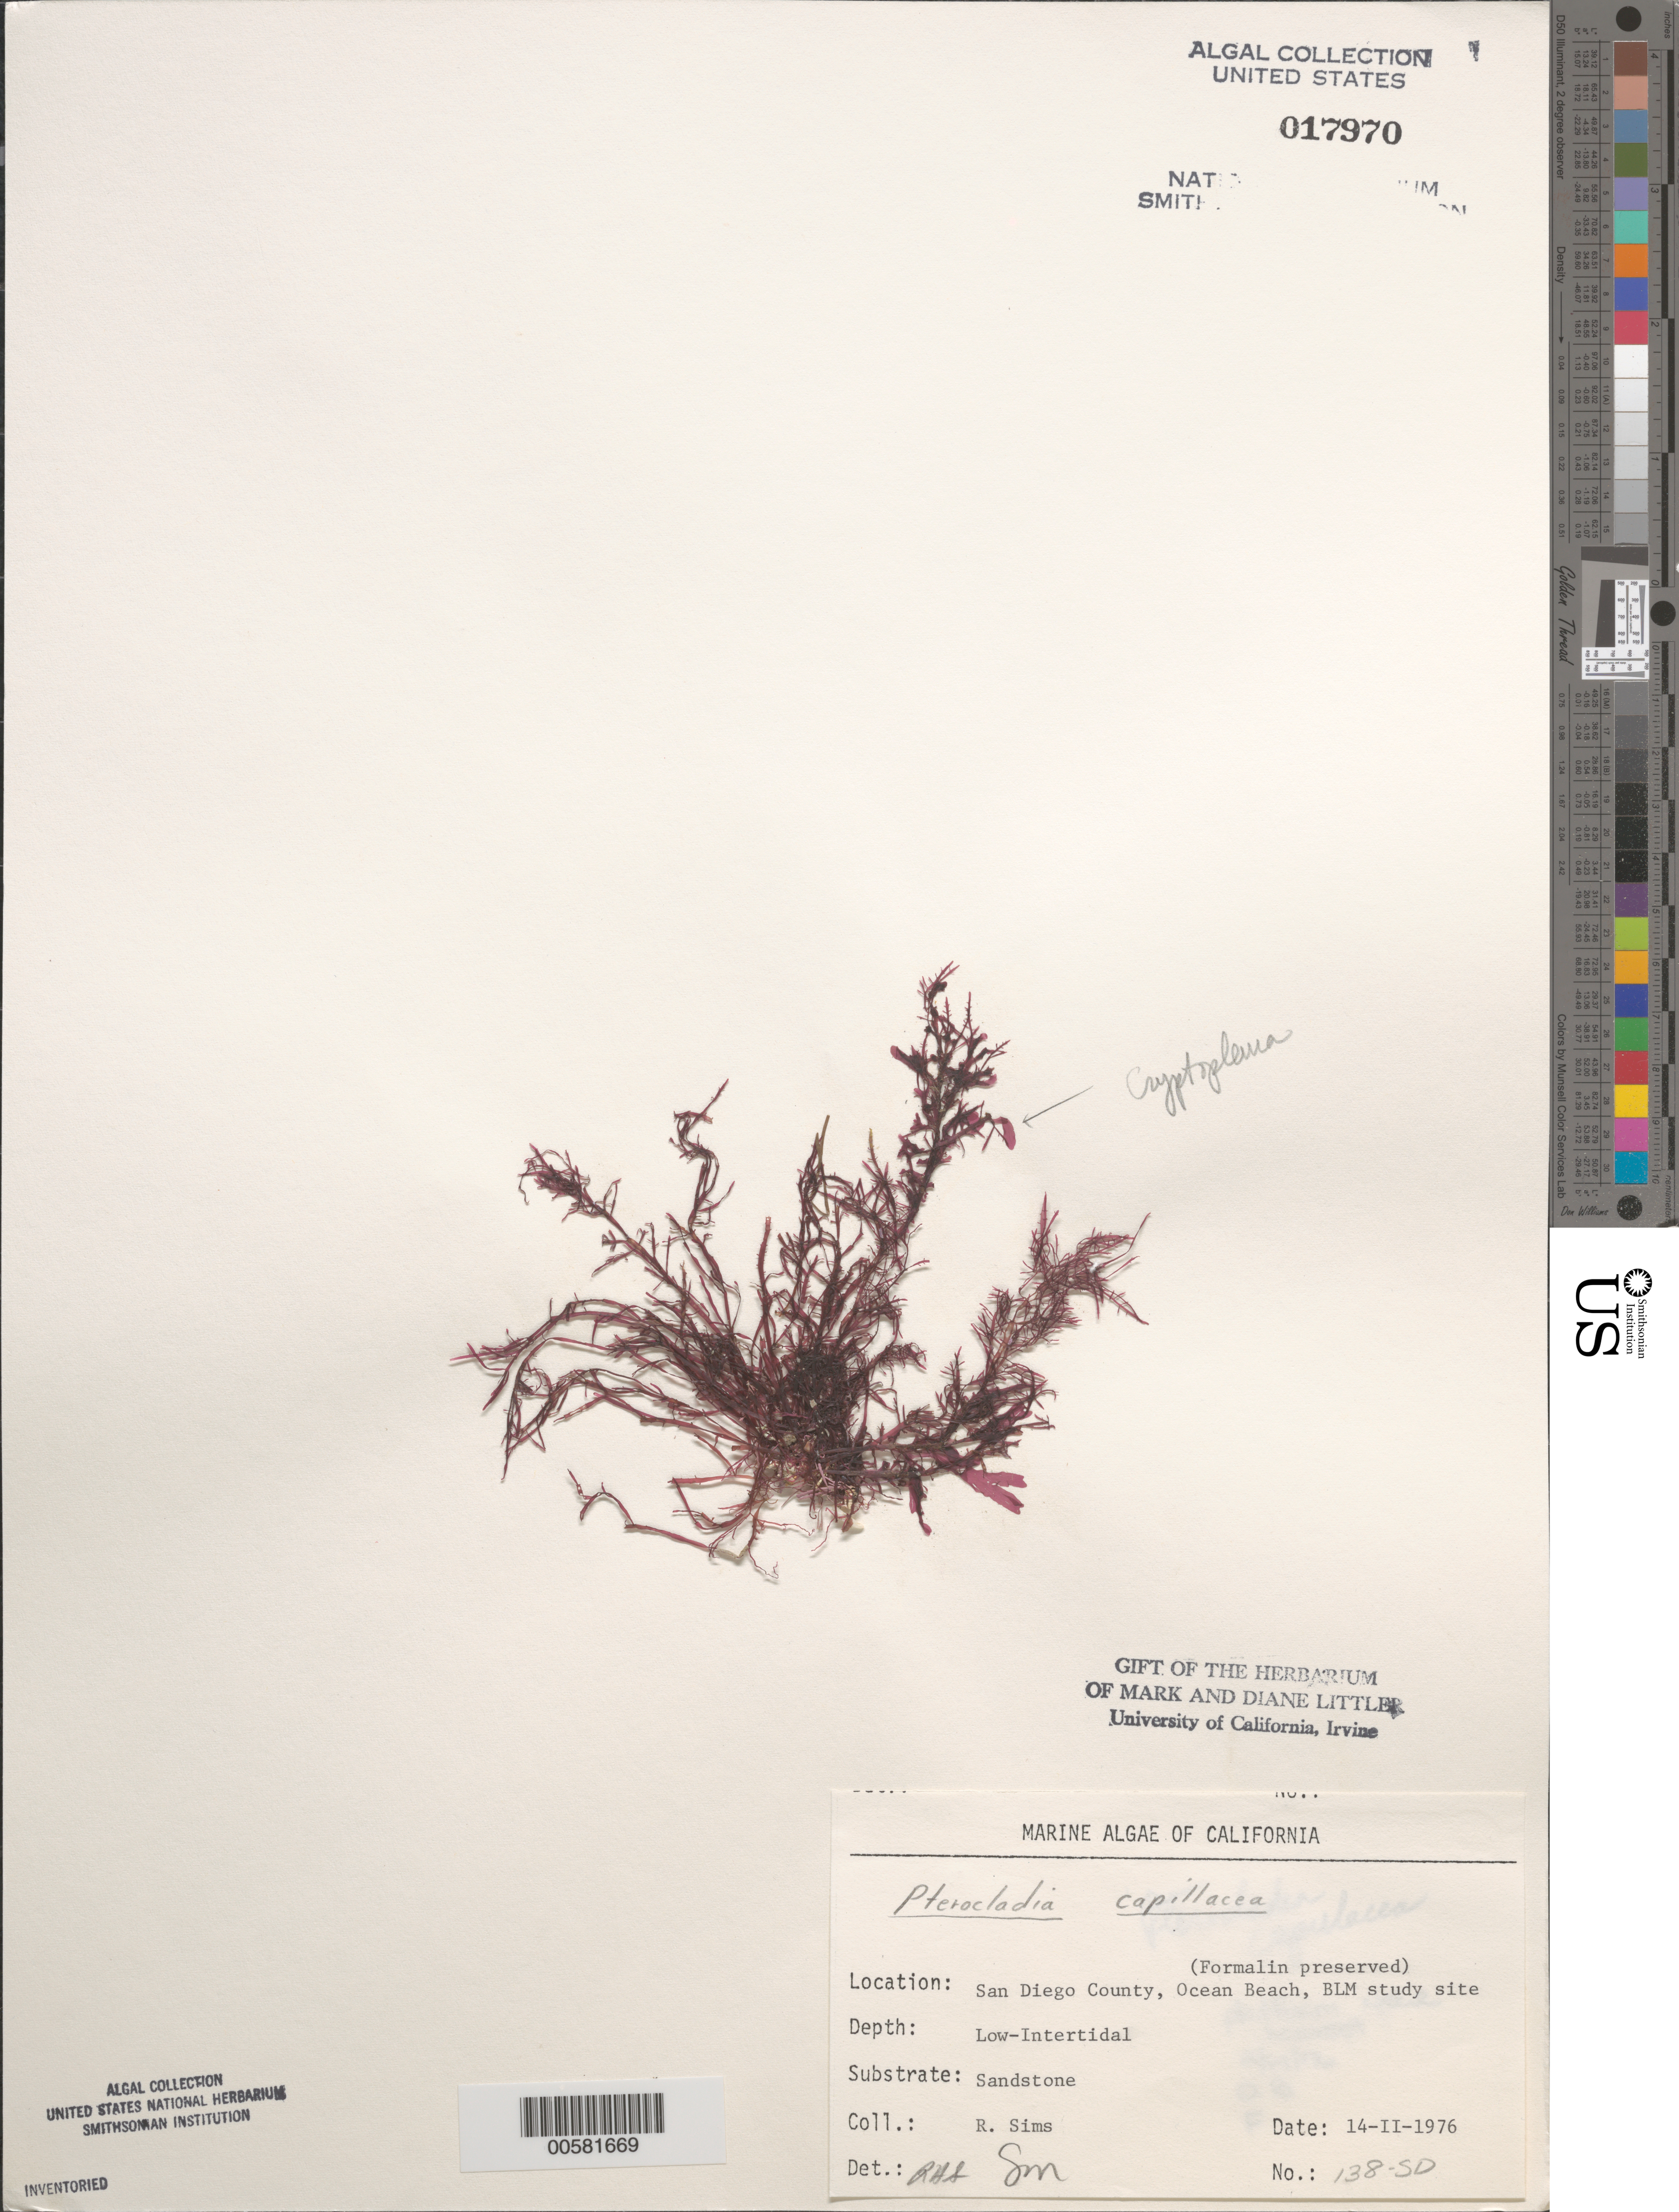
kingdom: Plantae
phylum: Rhodophyta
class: Florideophyceae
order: Gelidiales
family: Pterocladiaceae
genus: Pterocladiella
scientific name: Pterocladiella capillacea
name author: (S.G. Gmel.) Santelices & Hommers.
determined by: Algae name updating Project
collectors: R. H. Sims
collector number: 138-sd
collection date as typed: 14 Feb 1976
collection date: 1976-02-14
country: United States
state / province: California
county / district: San Diego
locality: Ocean Beach, end of Del Monte Street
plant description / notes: BLM-SOCALBIGHT Rocky Intertidal Survey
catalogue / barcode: US 17970